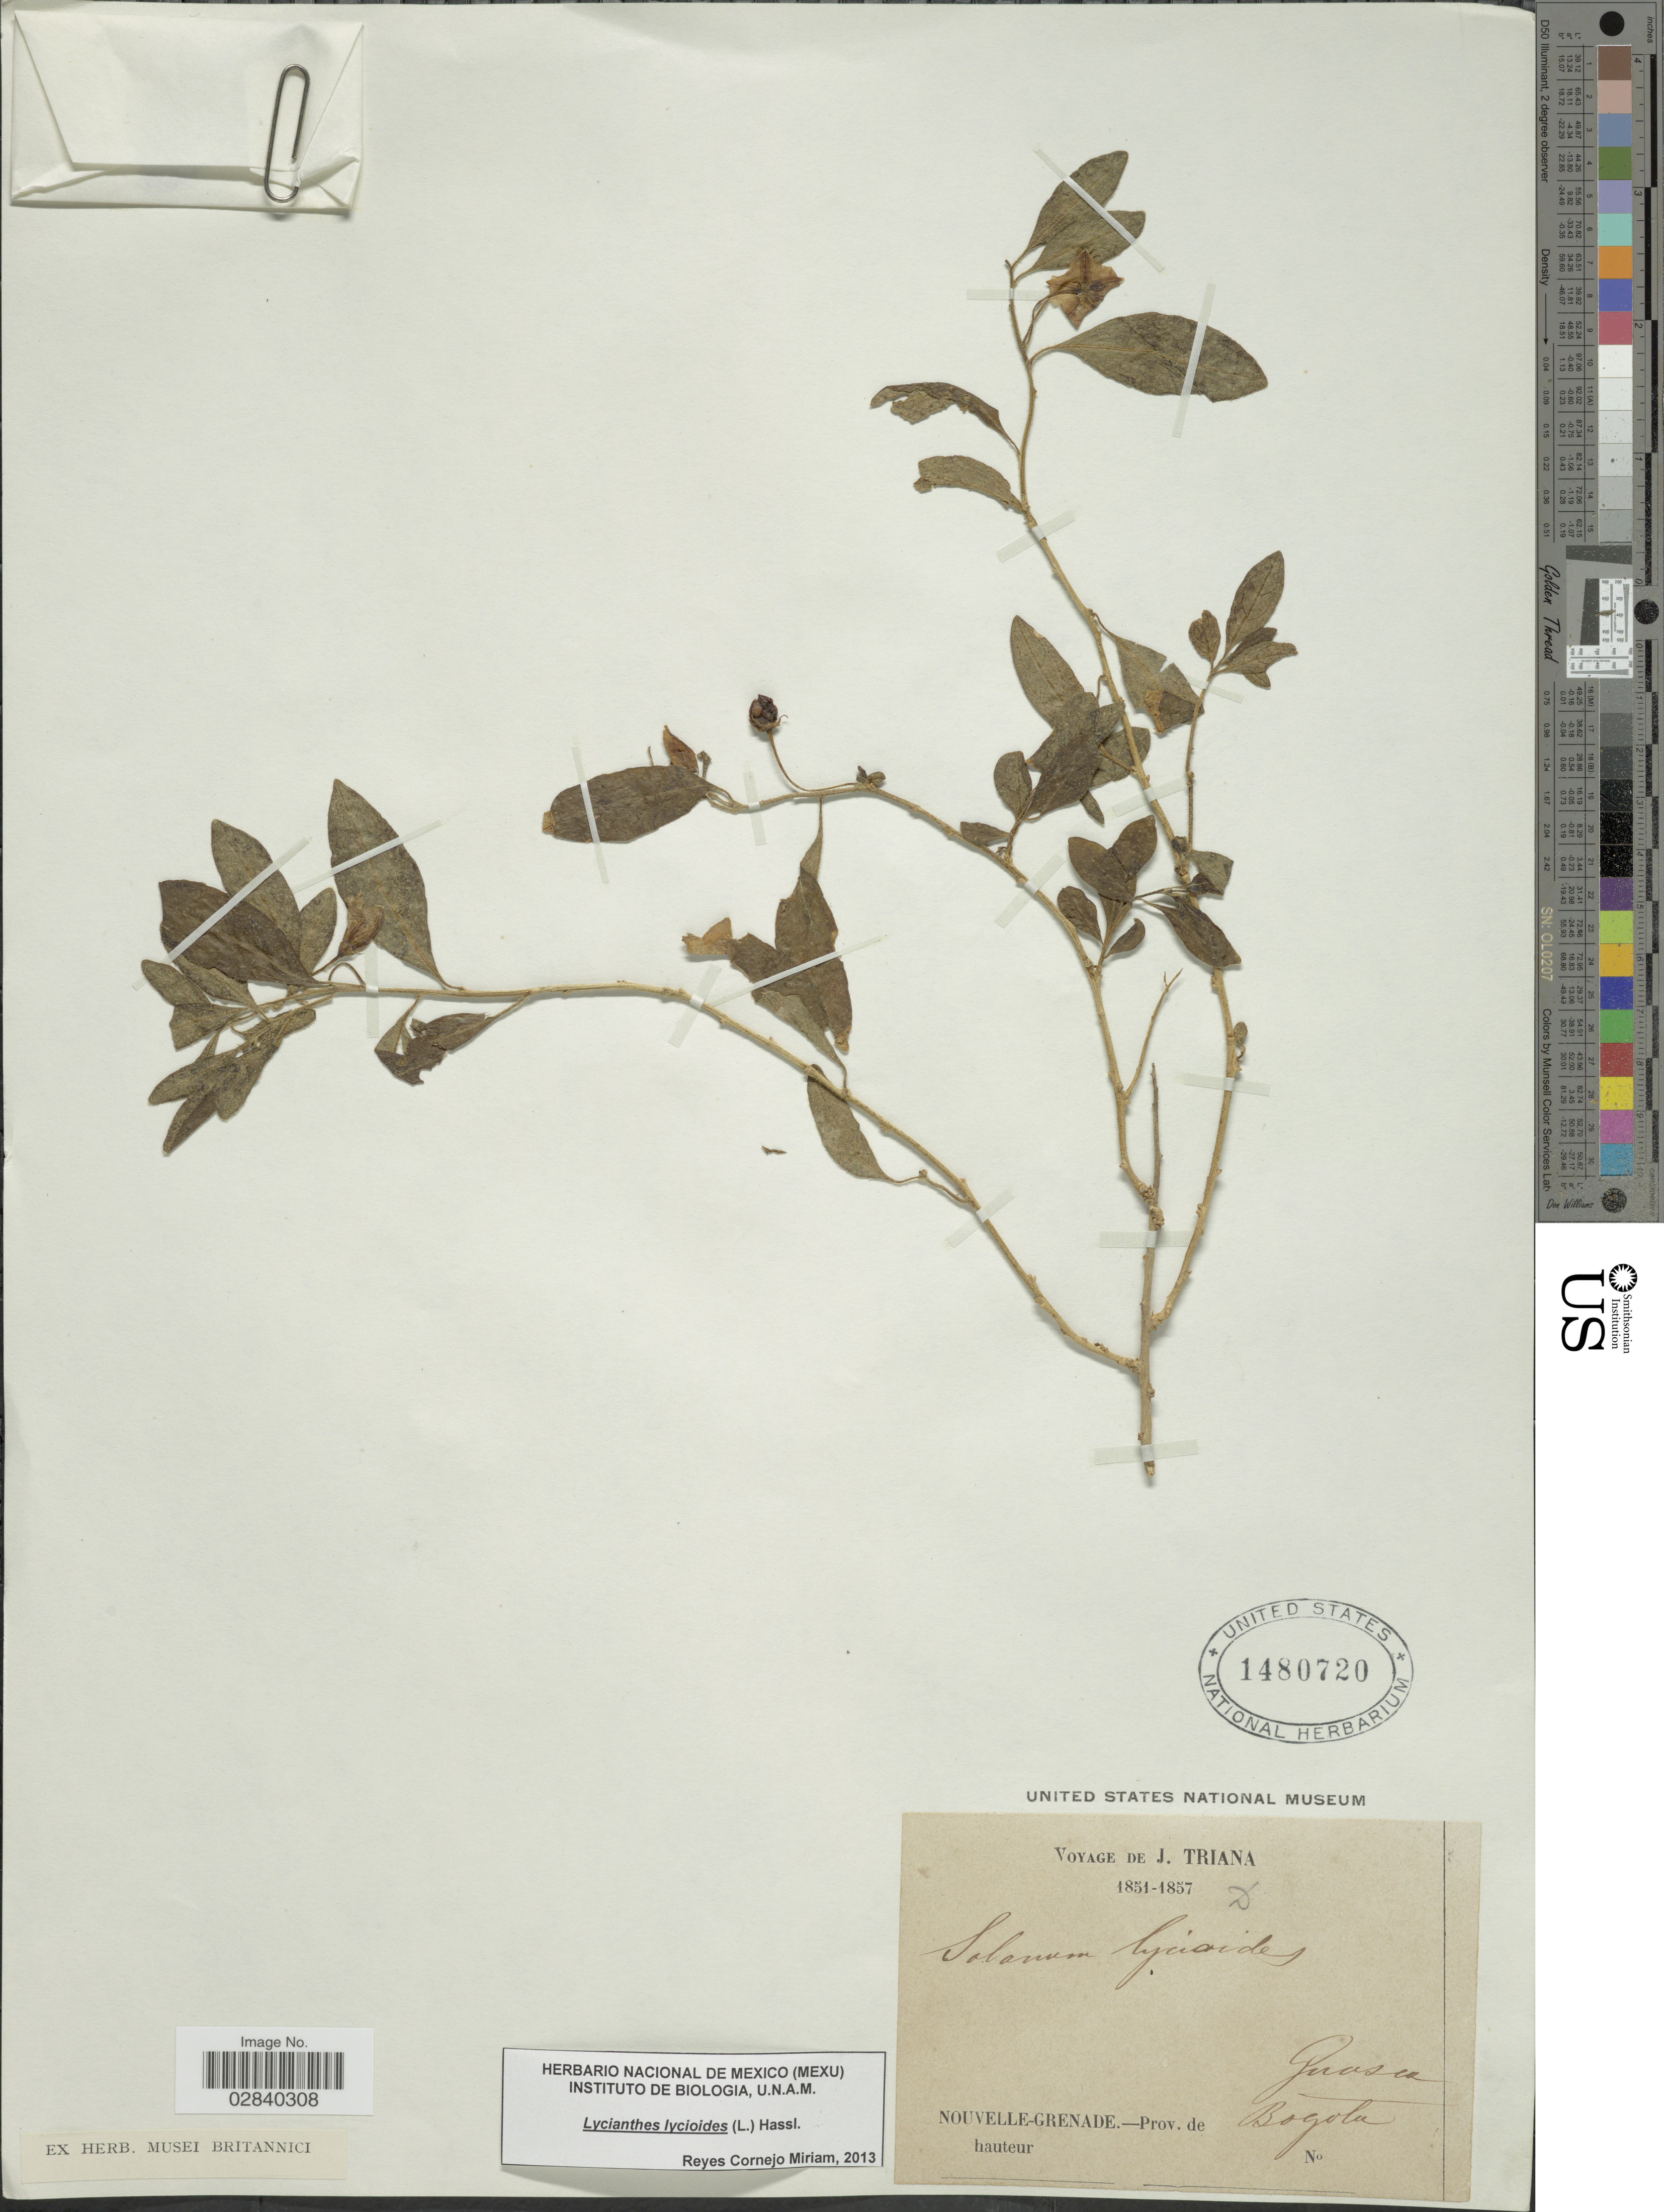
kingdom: Plantae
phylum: Tracheophyta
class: Magnoliopsida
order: Solanales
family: Solanaceae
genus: Lycianthes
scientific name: Lycianthes lycioides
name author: (L.) Hassl.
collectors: J. Triana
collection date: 1851/1857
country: Colombia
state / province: Bogota D.C.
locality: Nouvelle-Grenade,- Prov. de Bogota. Guasca.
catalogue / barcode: US 1480720